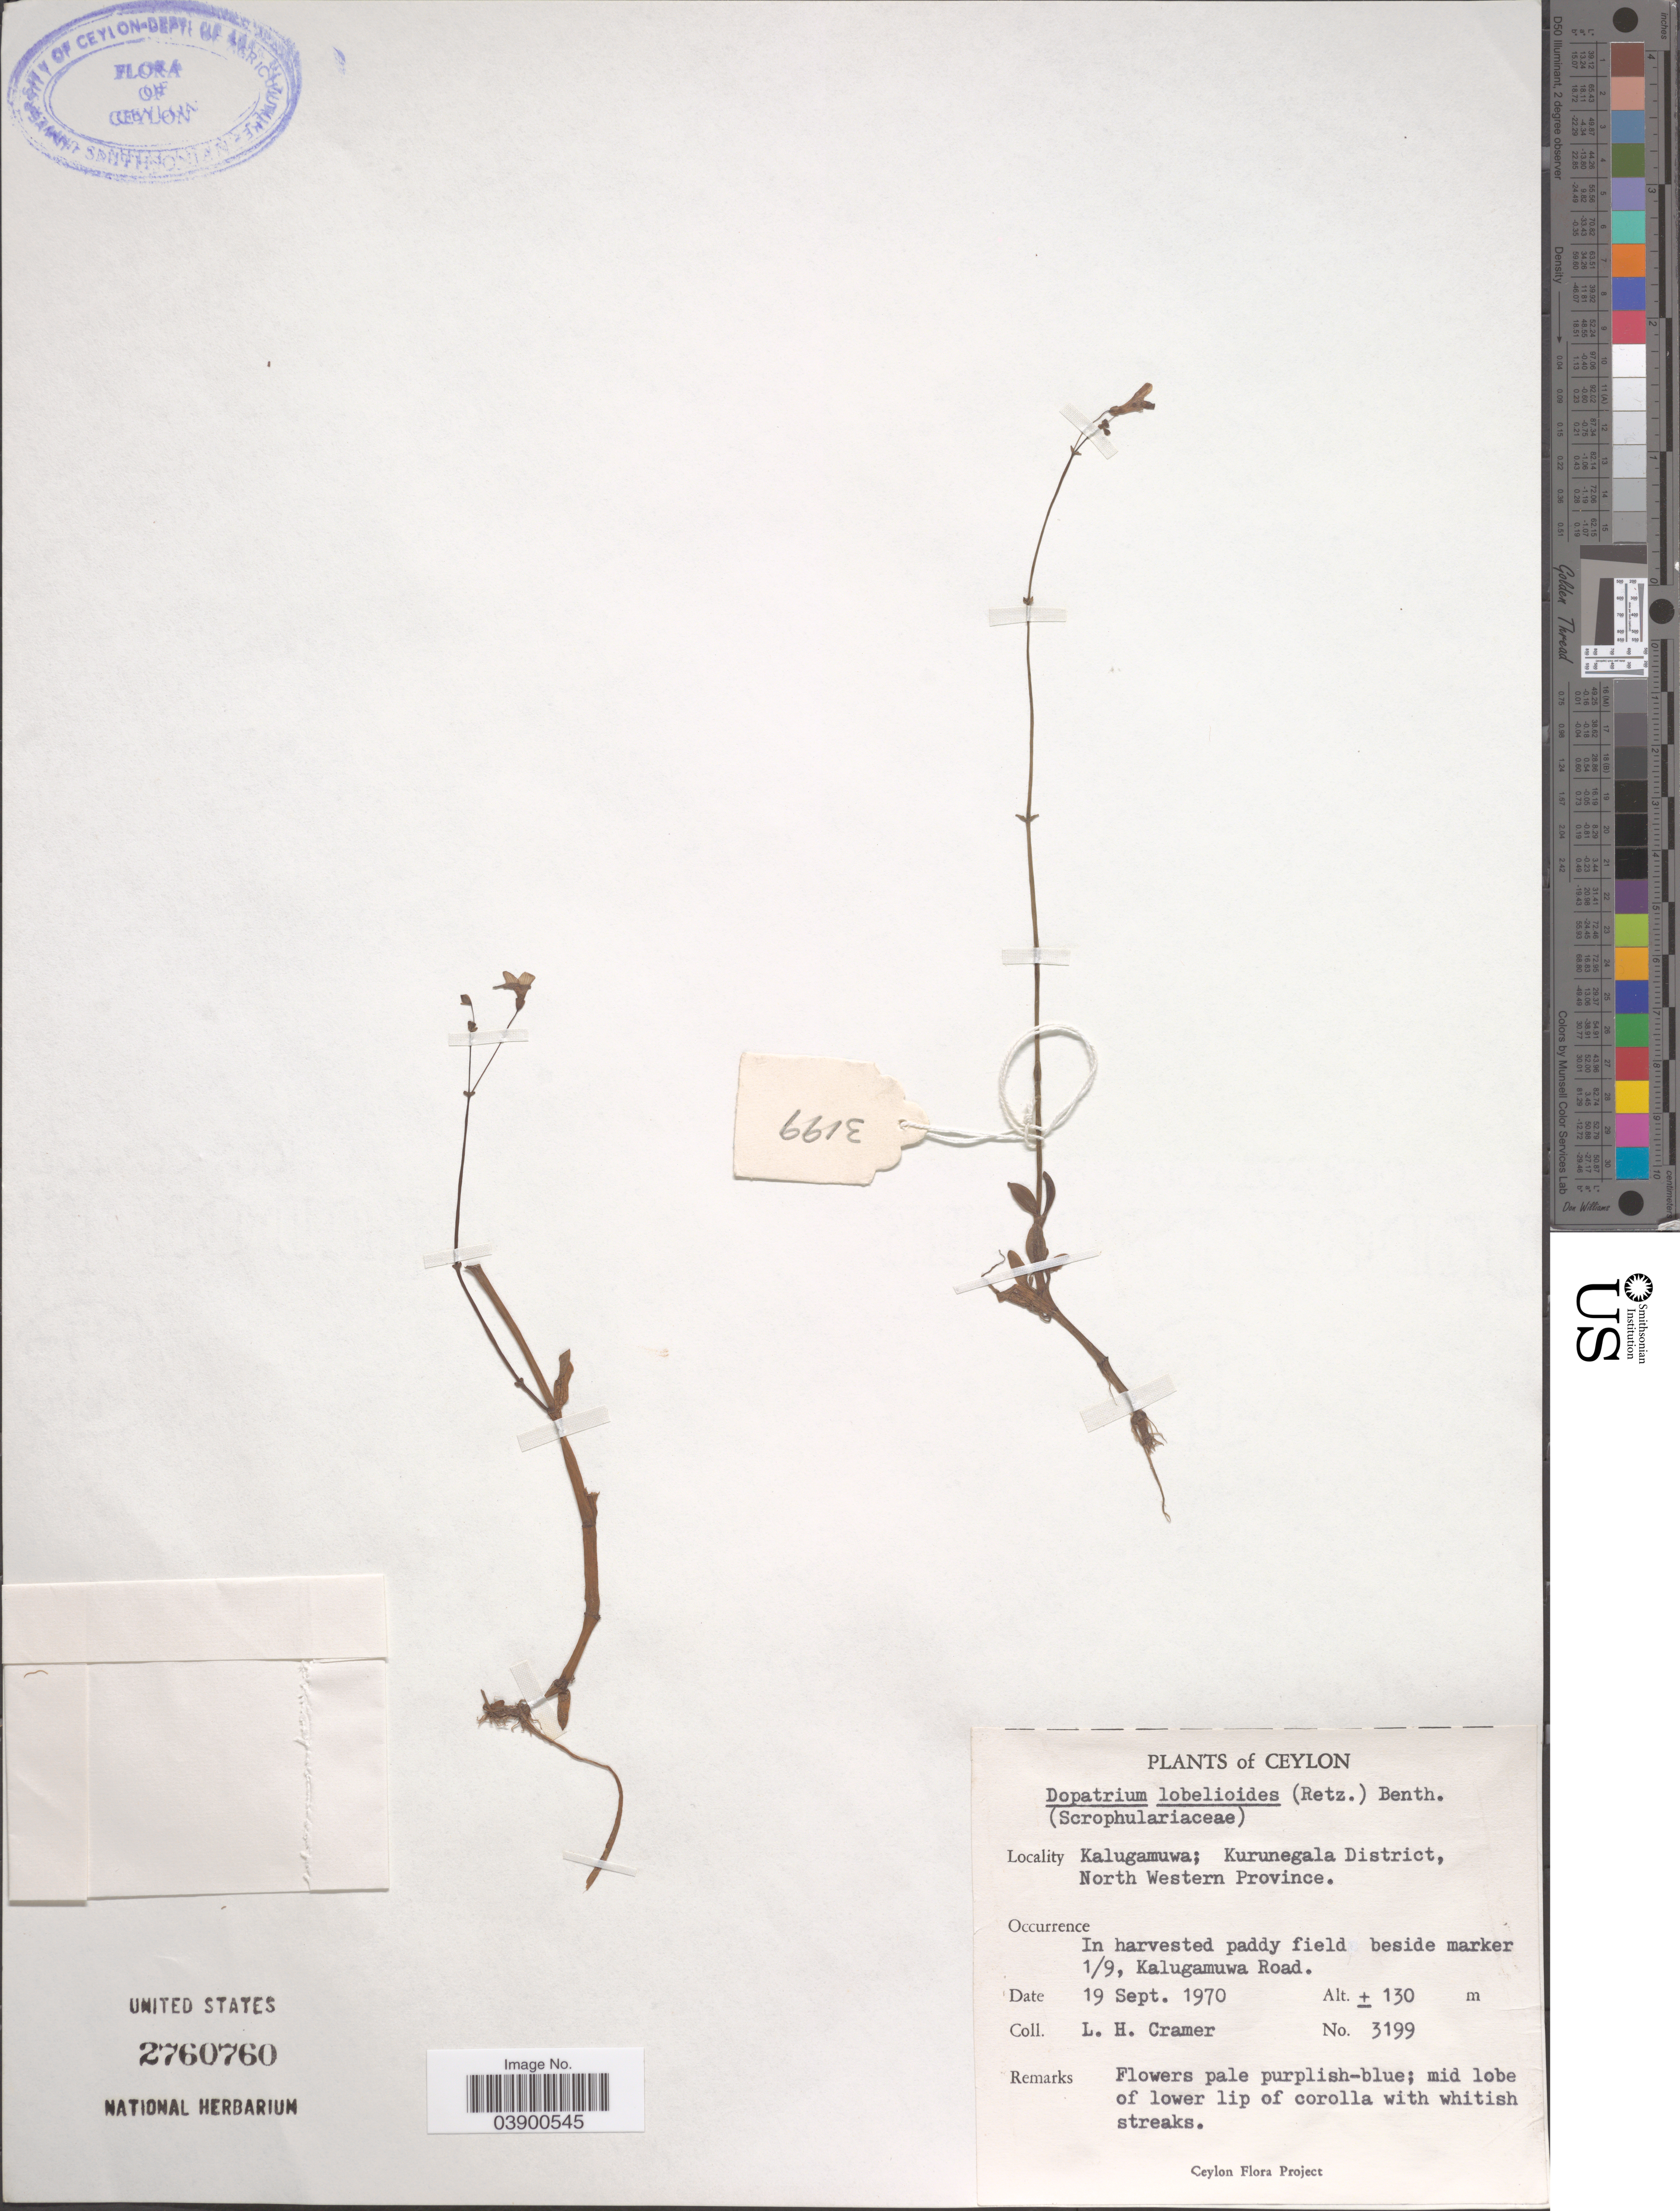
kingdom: Plantae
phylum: Tracheophyta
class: Magnoliopsida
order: Lamiales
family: Plantaginaceae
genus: Dopatrium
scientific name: Dopatrium lobelioides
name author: (Retz.) Benth.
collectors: L. H. Cramer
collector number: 3199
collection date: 1970-09-19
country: Sri Lanka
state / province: North Western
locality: Ceylon. Kalugamuwa; Kurunegal District. Beside marker 1/9, Kalugamuwa Road.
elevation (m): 130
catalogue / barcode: US 2760760